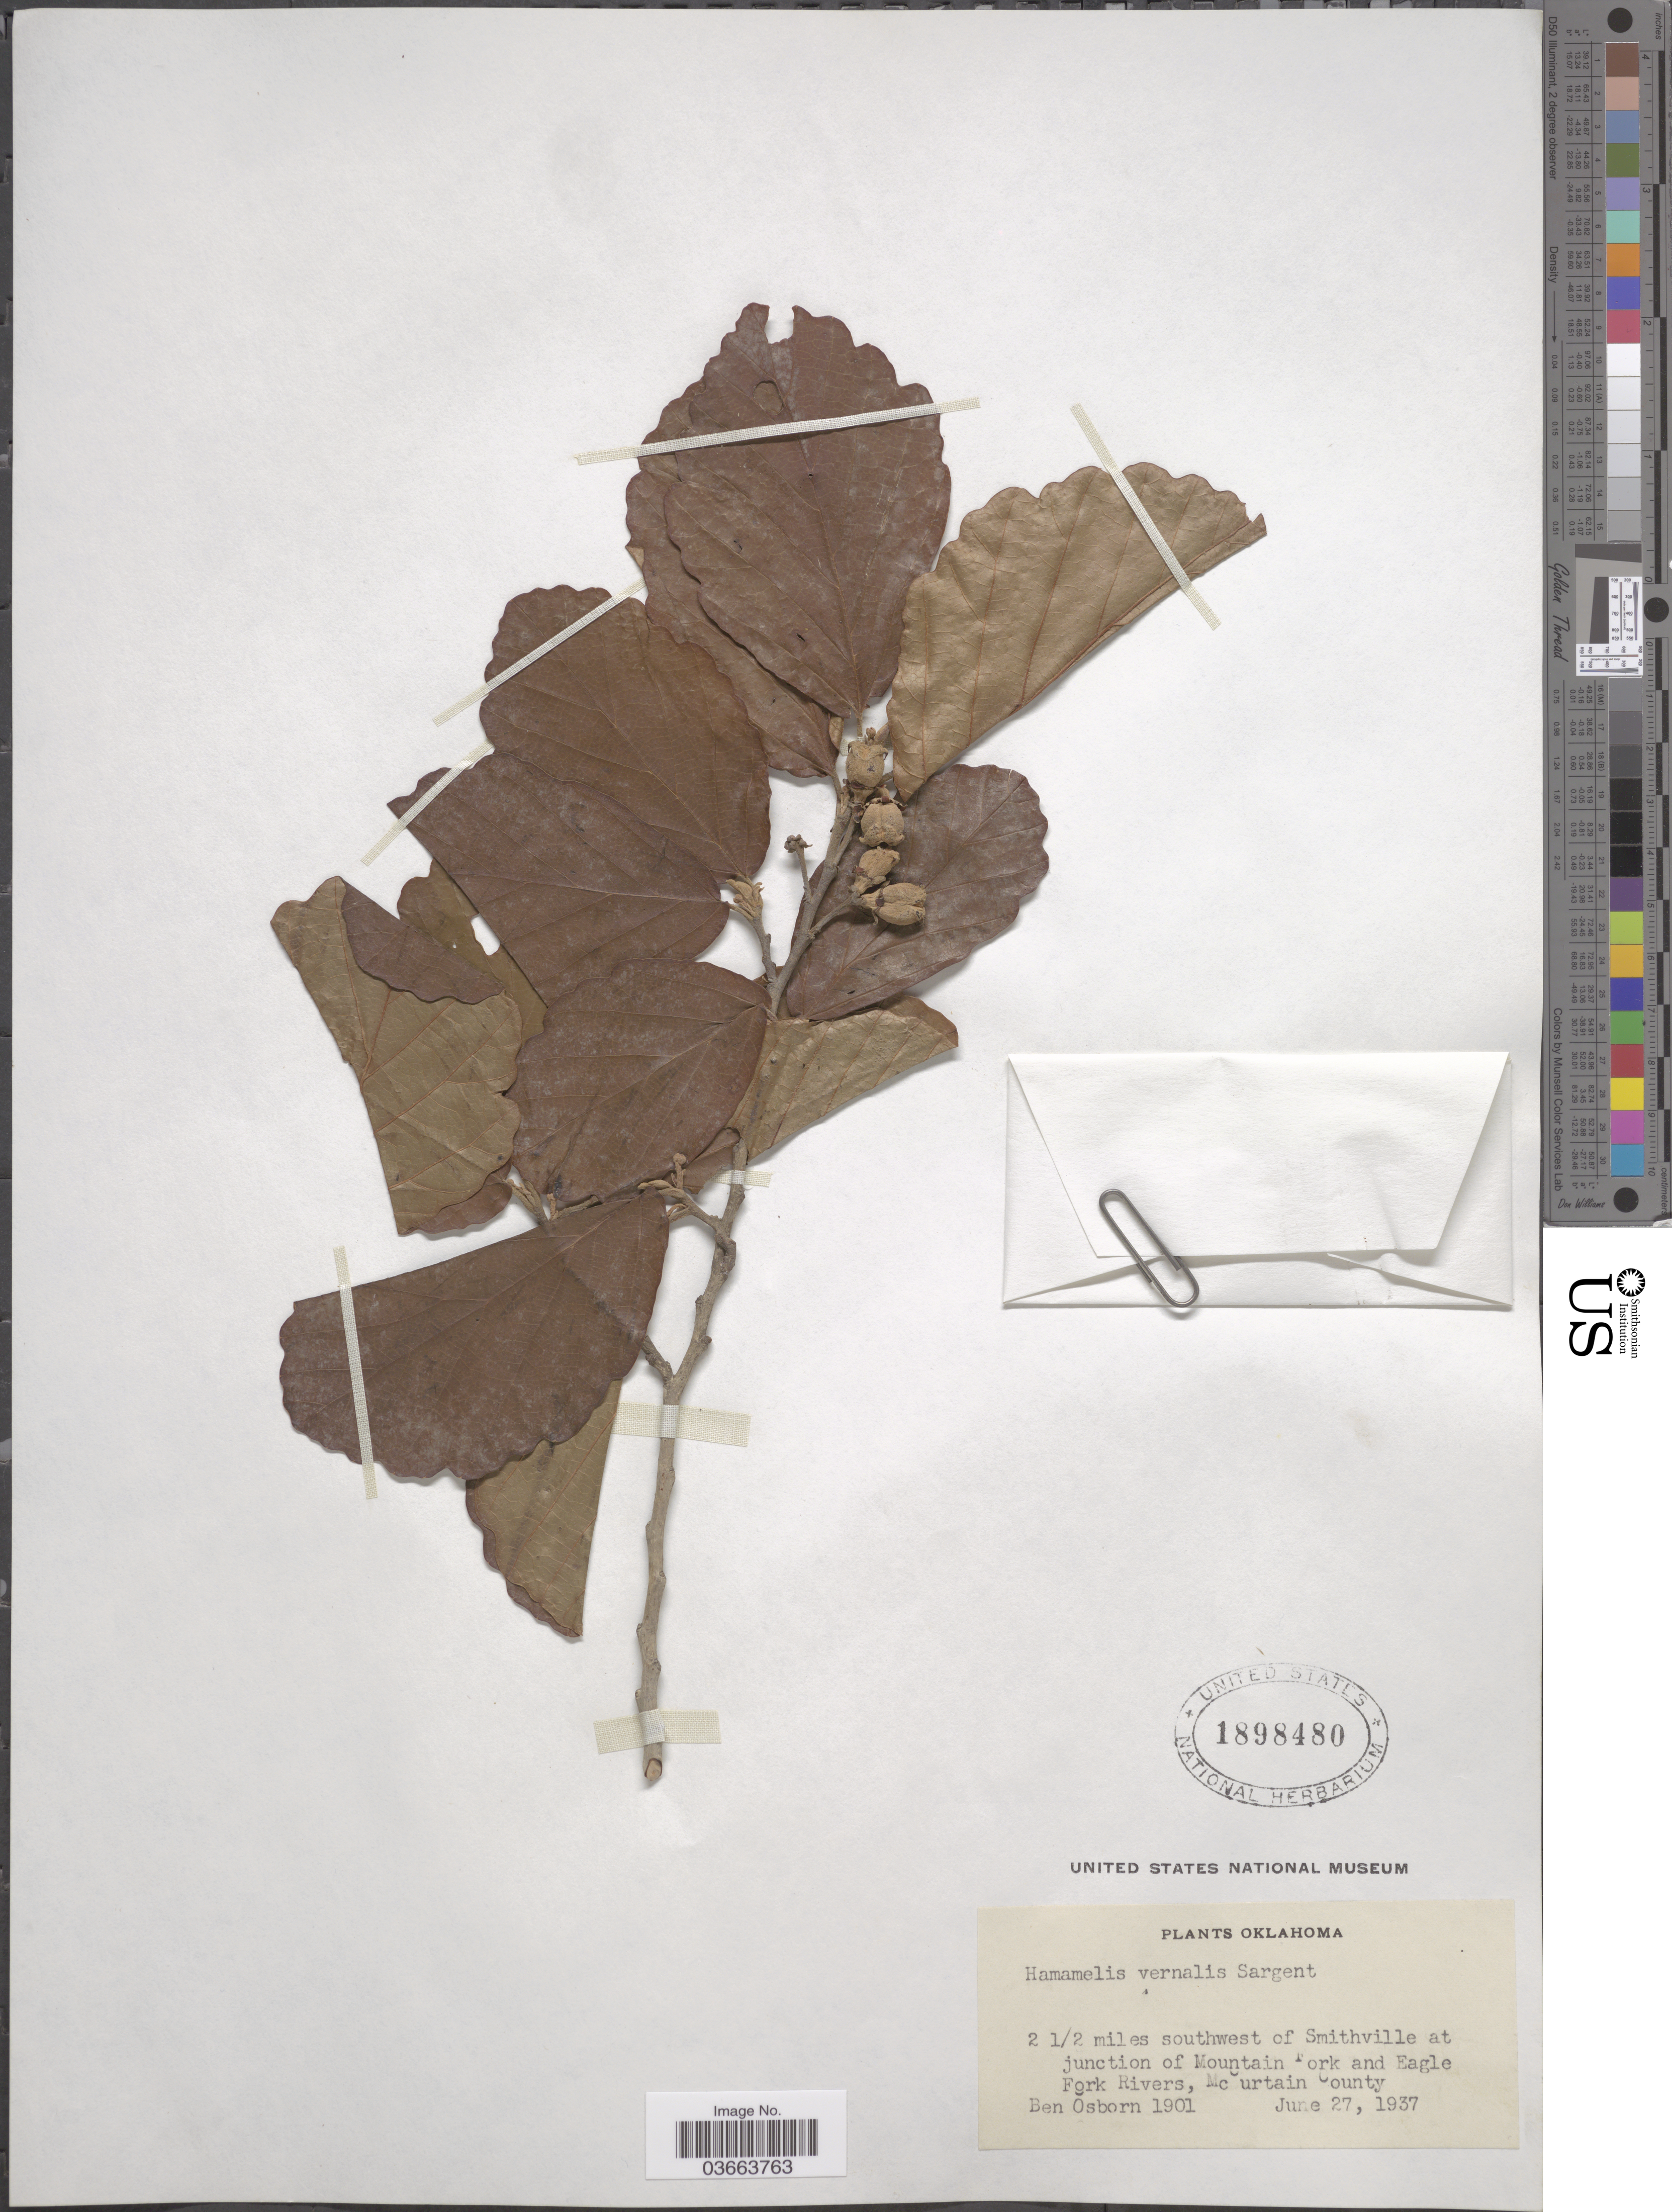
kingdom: Plantae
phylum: Tracheophyta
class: Magnoliopsida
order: Saxifragales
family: Hamamelidaceae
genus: Hamamelis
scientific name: Hamamelis vernalis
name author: Sarg.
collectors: B. Osborn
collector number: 1901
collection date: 1937-06-27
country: United States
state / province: Oklahoma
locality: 2½ miles southwest of Smithville at junction of Mountain Fork and Eagle Fork Rivers, Mc !urtain County.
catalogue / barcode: US 1898480